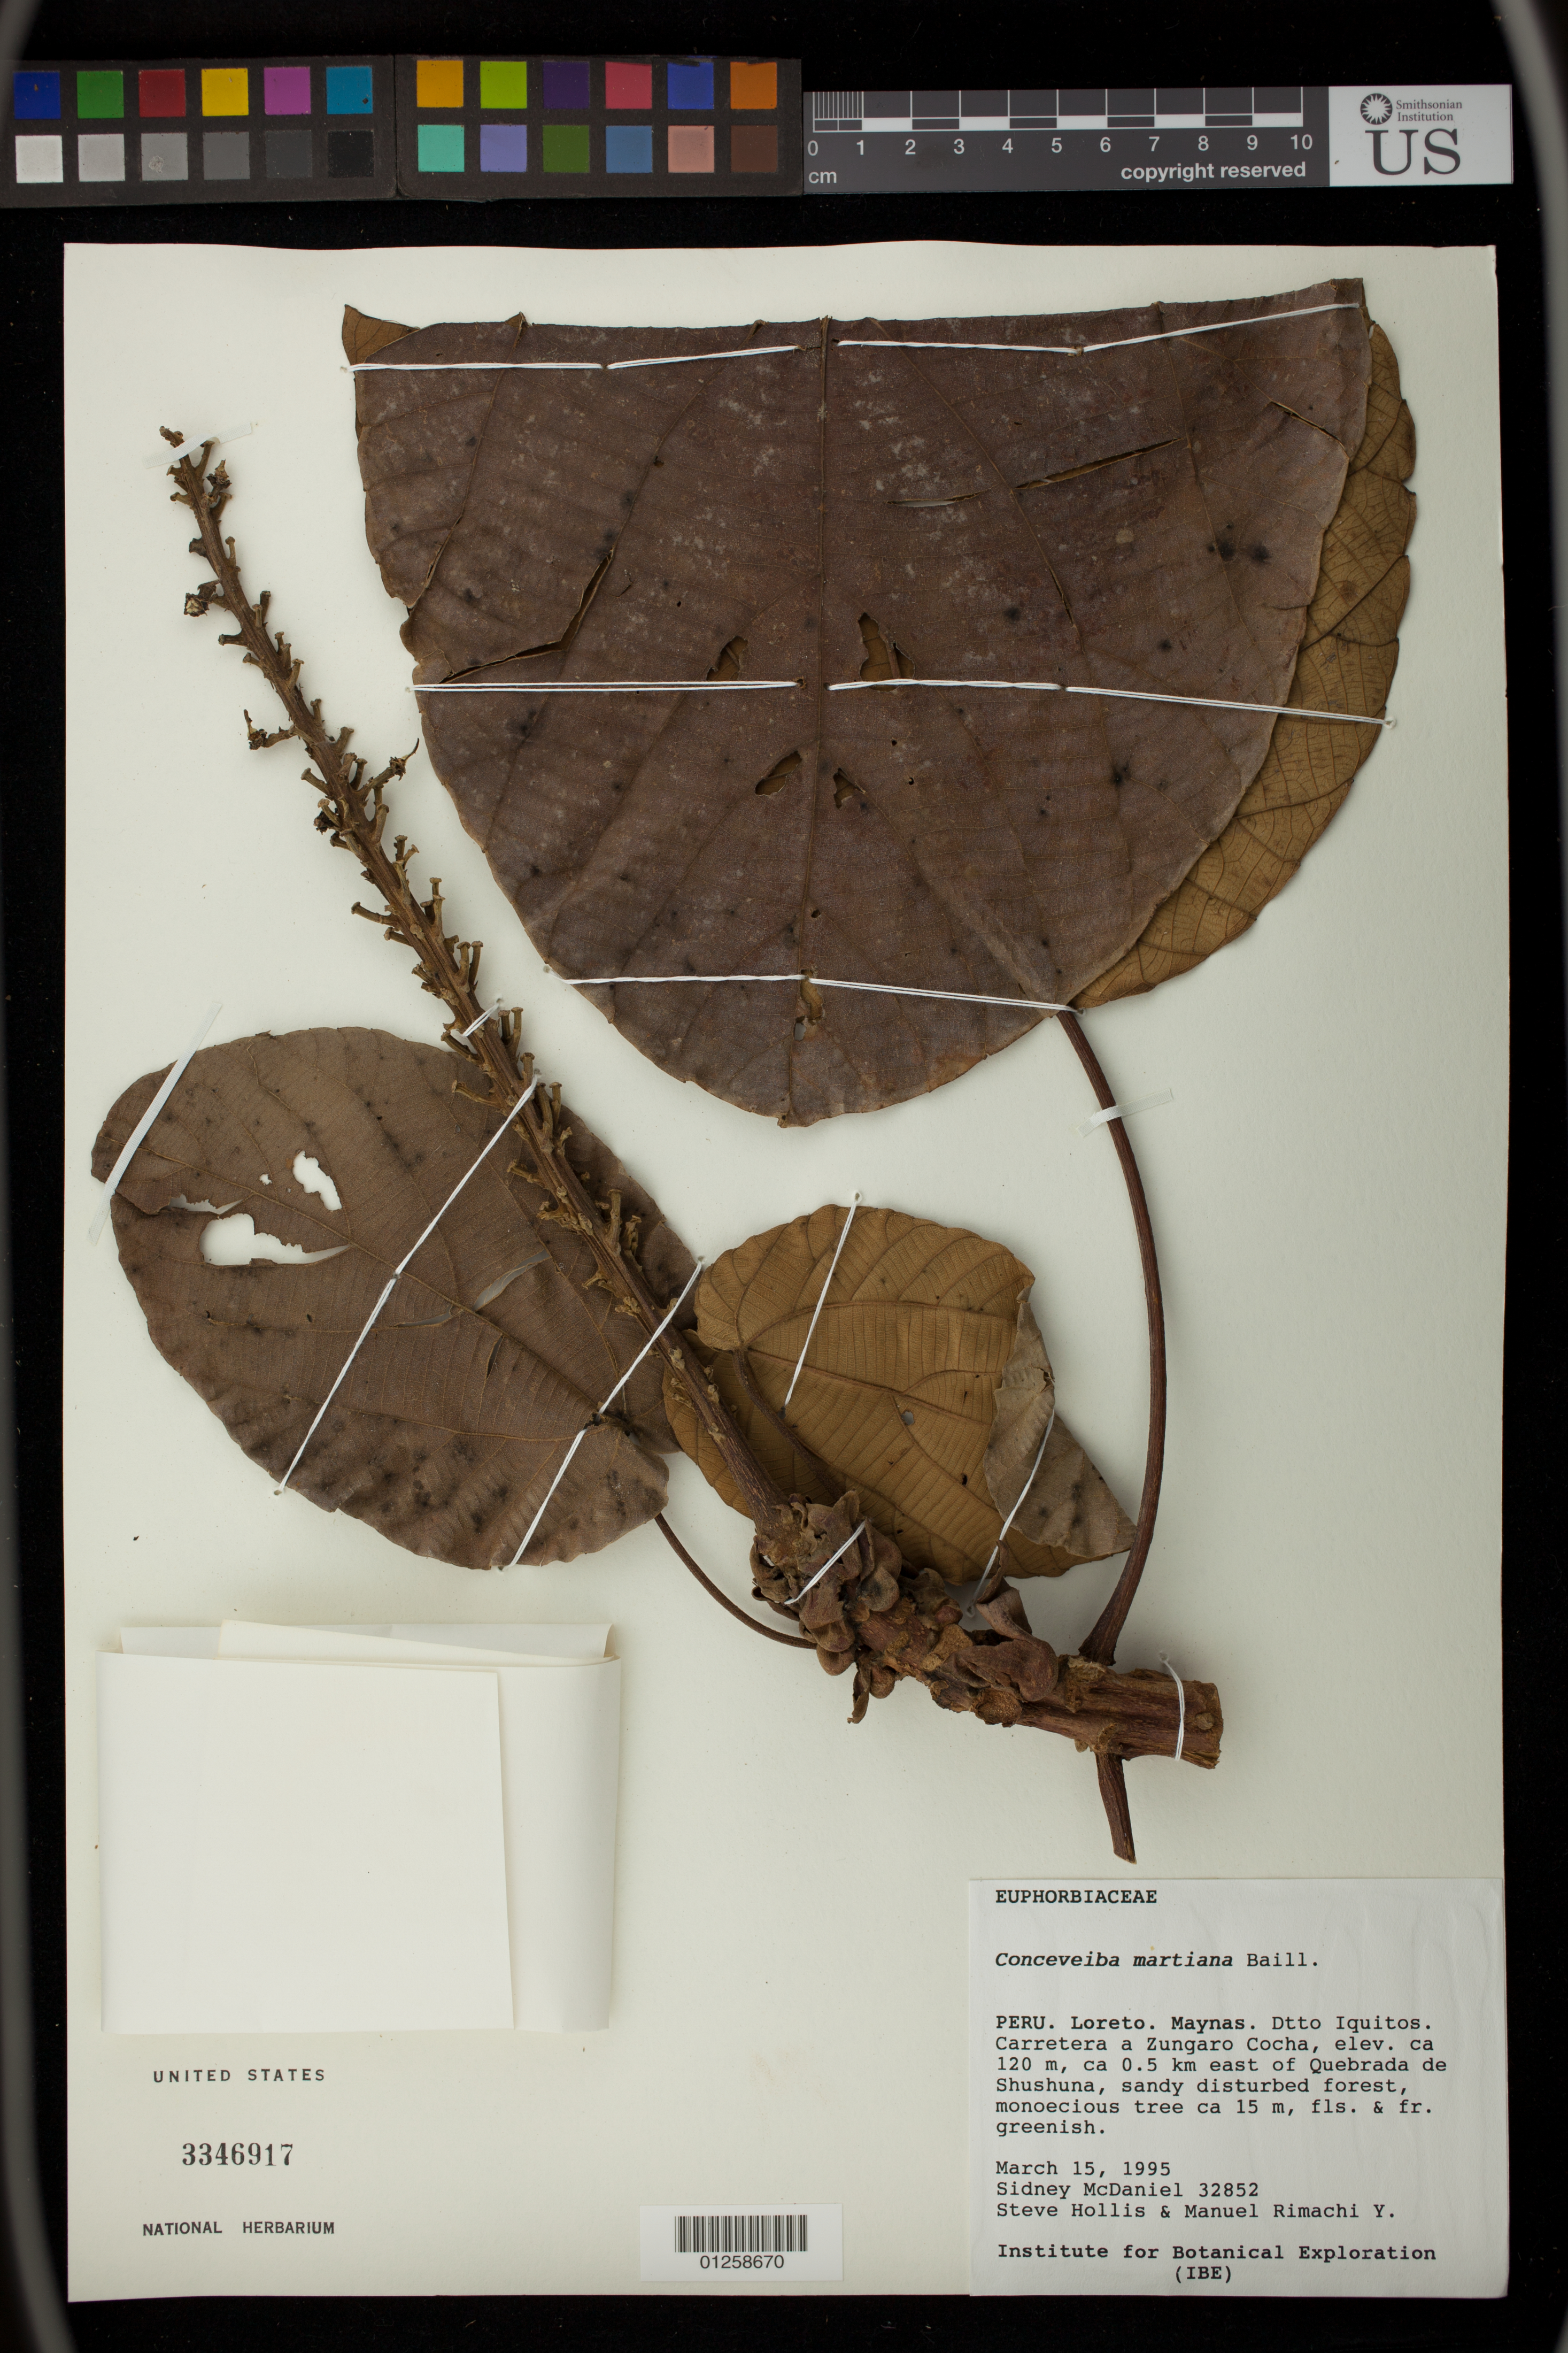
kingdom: Plantae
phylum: Tracheophyta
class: Magnoliopsida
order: Malpighiales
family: Euphorbiaceae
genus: Conceveiba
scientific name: Conceveiba martiana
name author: Baill.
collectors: S. McDaniel, S. Hollis & M. Rimachi Y.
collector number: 32852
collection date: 1995-03-15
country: Peru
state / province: Loreto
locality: Maynas. Dtto Iquitos. Carretera a Zungaro Cocha, 05 km east of Quebrada de Shushuna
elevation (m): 120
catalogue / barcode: US 3346917